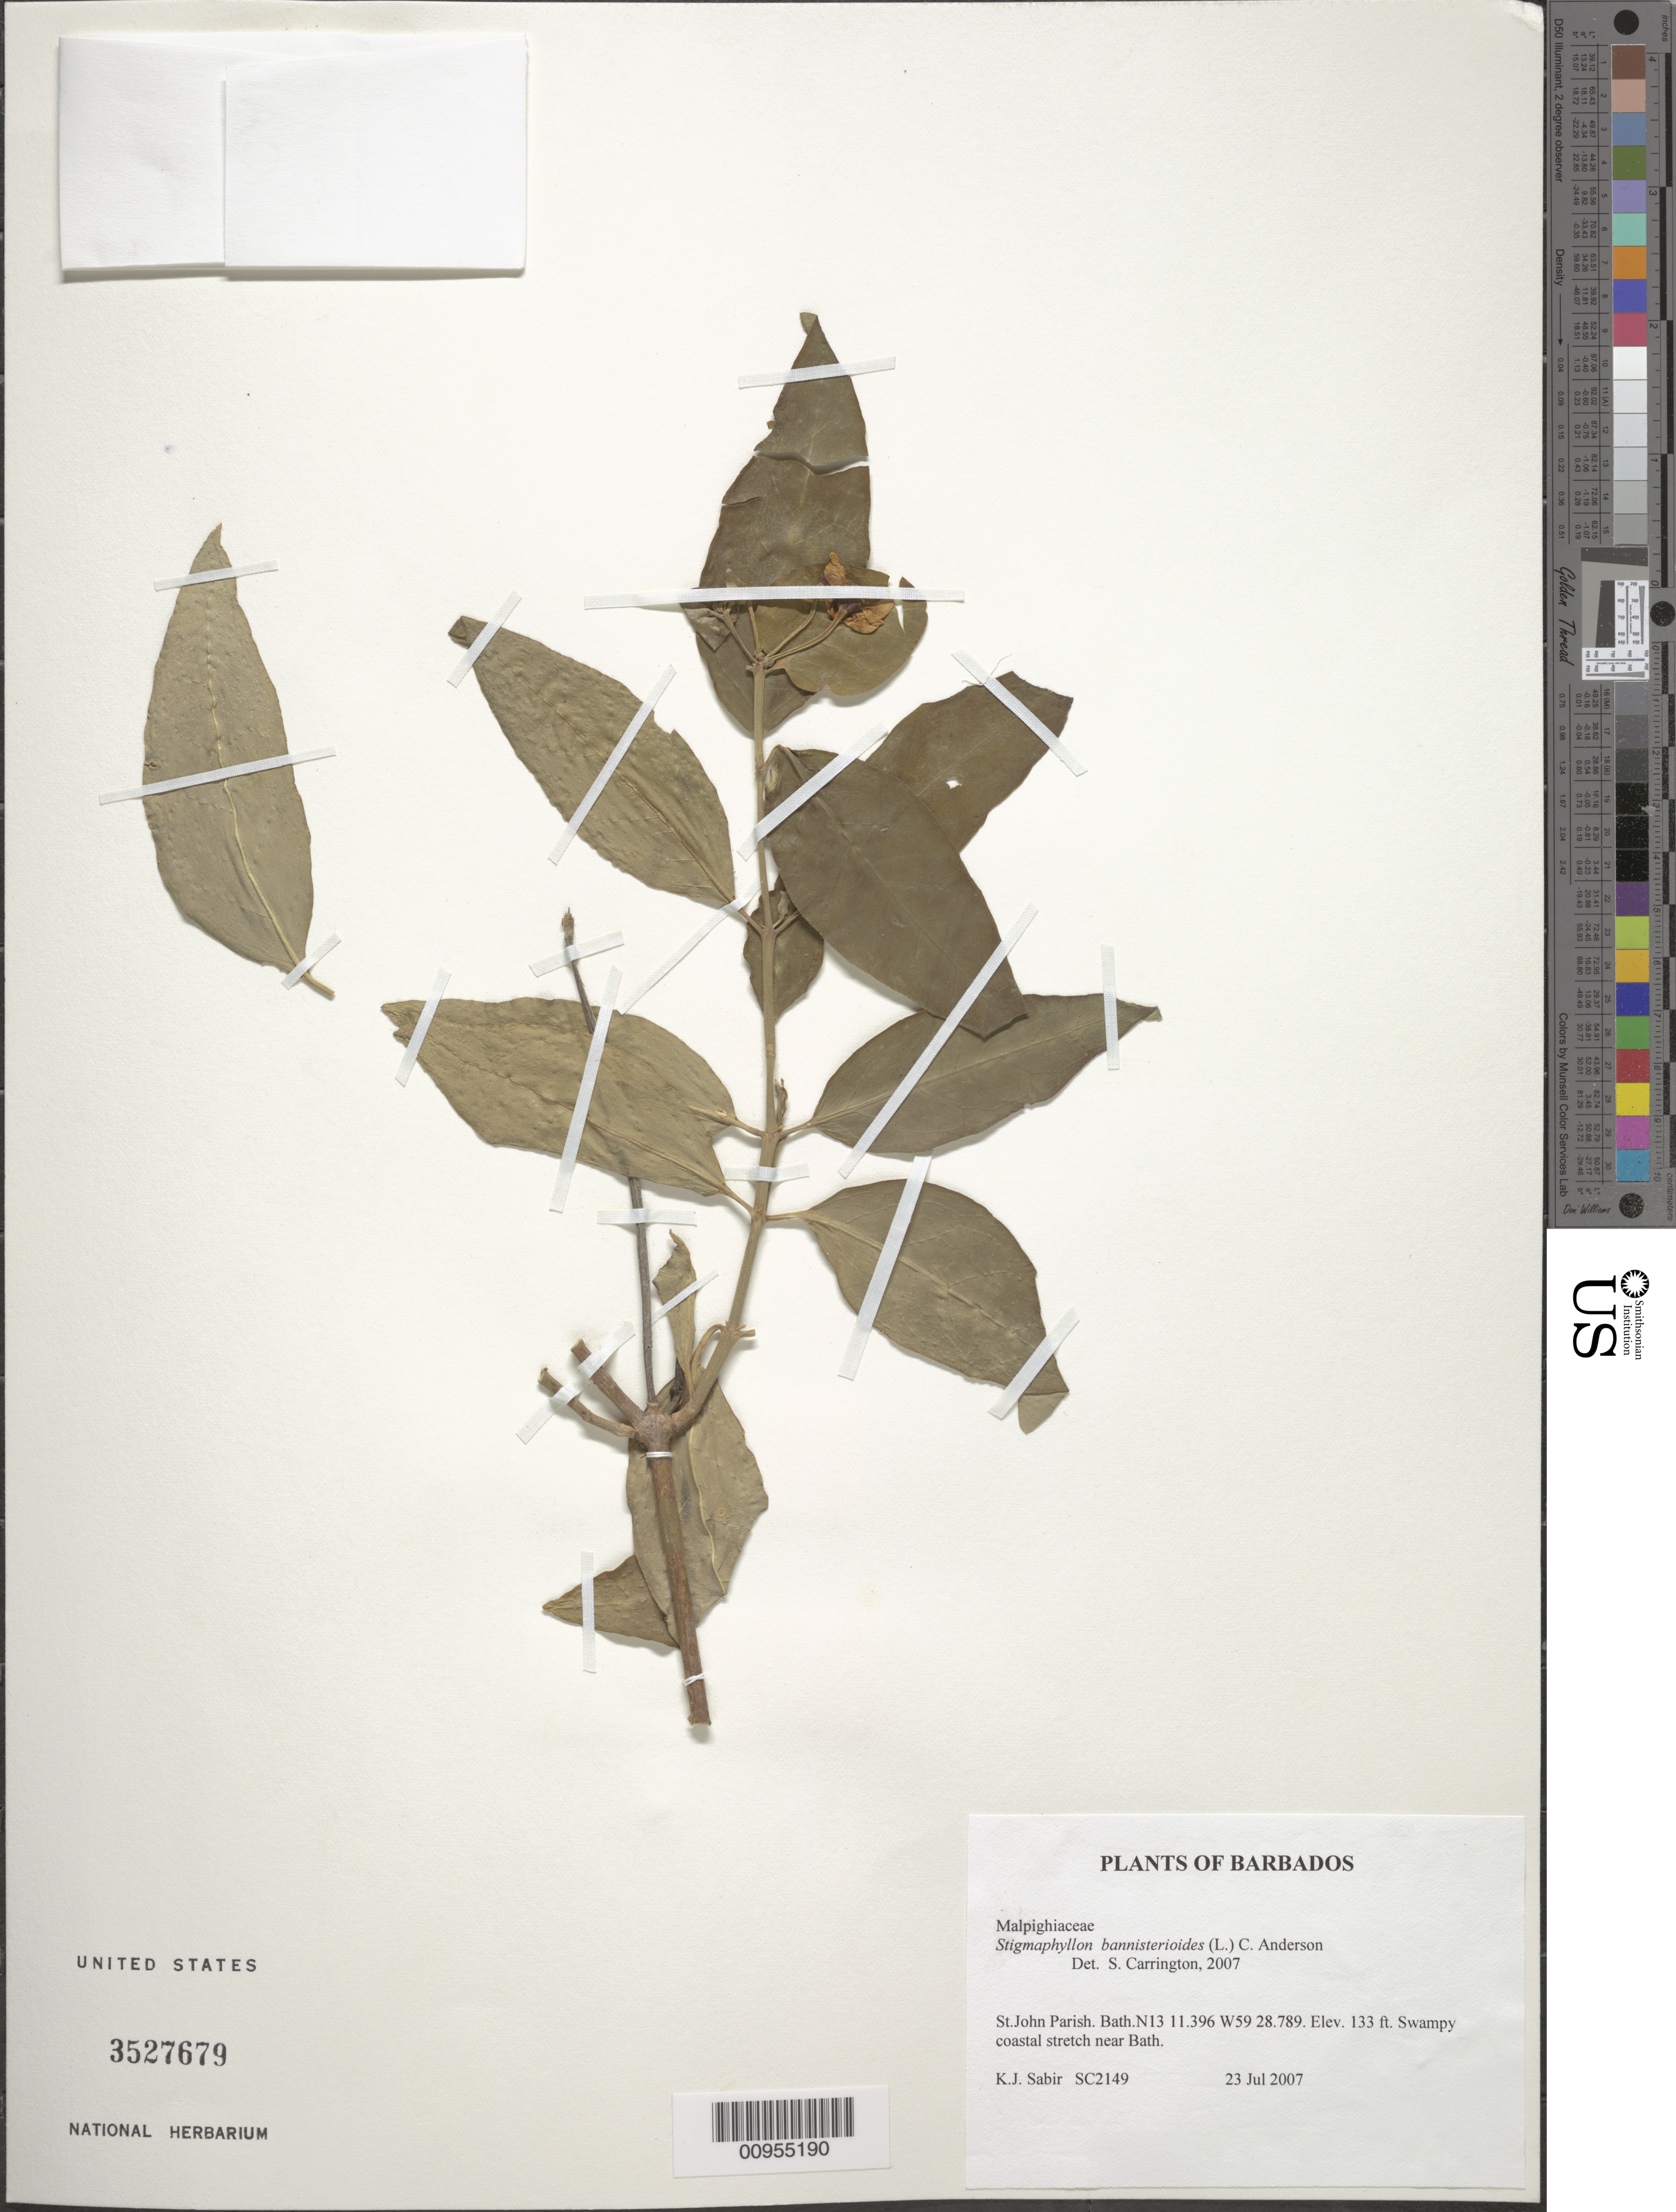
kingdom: Plantae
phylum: Tracheophyta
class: Magnoliopsida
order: Malpighiales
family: Malpighiaceae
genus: Stigmaphyllon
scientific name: Stigmaphyllon bannisterioides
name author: (L.) C.E. Anderson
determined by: Carrington, C. M. S.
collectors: K. Sabir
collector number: SC 2149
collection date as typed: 23 Jul 2007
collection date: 2007-07-23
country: Barbados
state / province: Saint John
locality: Bath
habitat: swampy coastal stretch near Bath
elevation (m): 41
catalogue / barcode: US 3527679